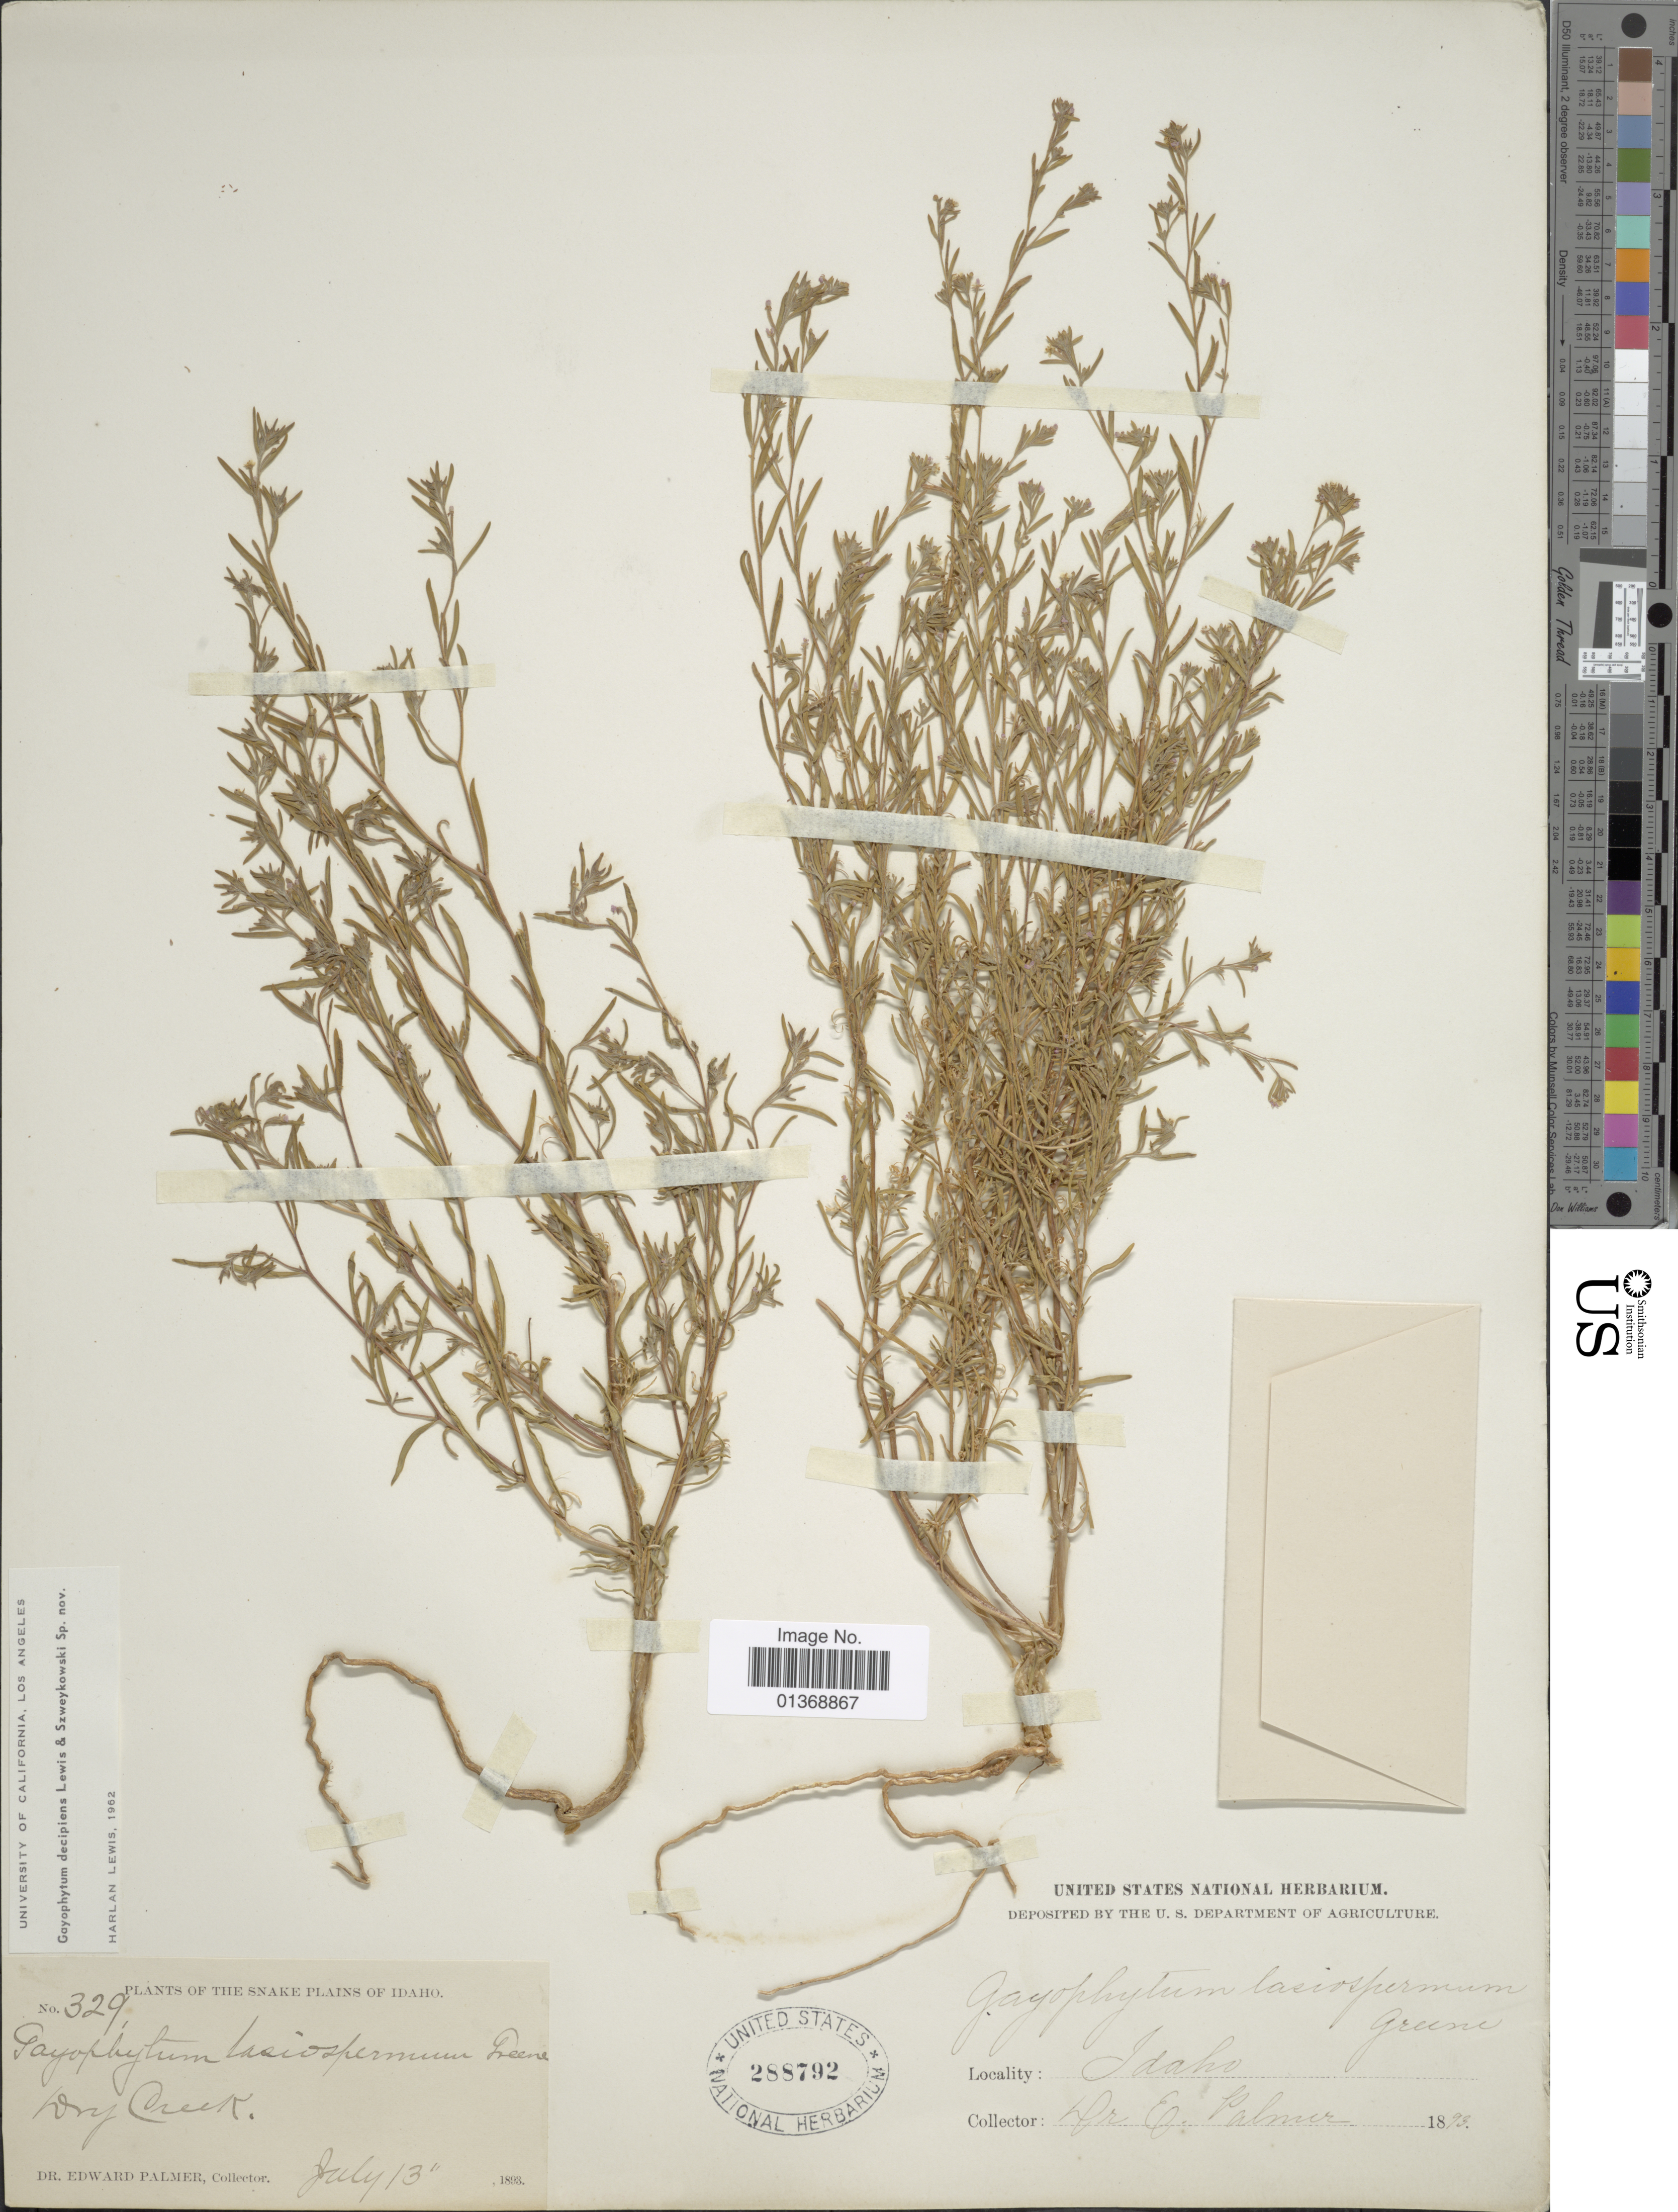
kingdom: Plantae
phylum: Tracheophyta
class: Magnoliopsida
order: Myrtales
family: Onagraceae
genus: Gayophytum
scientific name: Gayophytum decipiens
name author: F. H. Lewis & Szweyk.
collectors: E. Palmer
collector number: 329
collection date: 1893-07-13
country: United States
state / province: Idaho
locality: Snake Plains of Idaho, Dry Creek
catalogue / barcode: US 288792